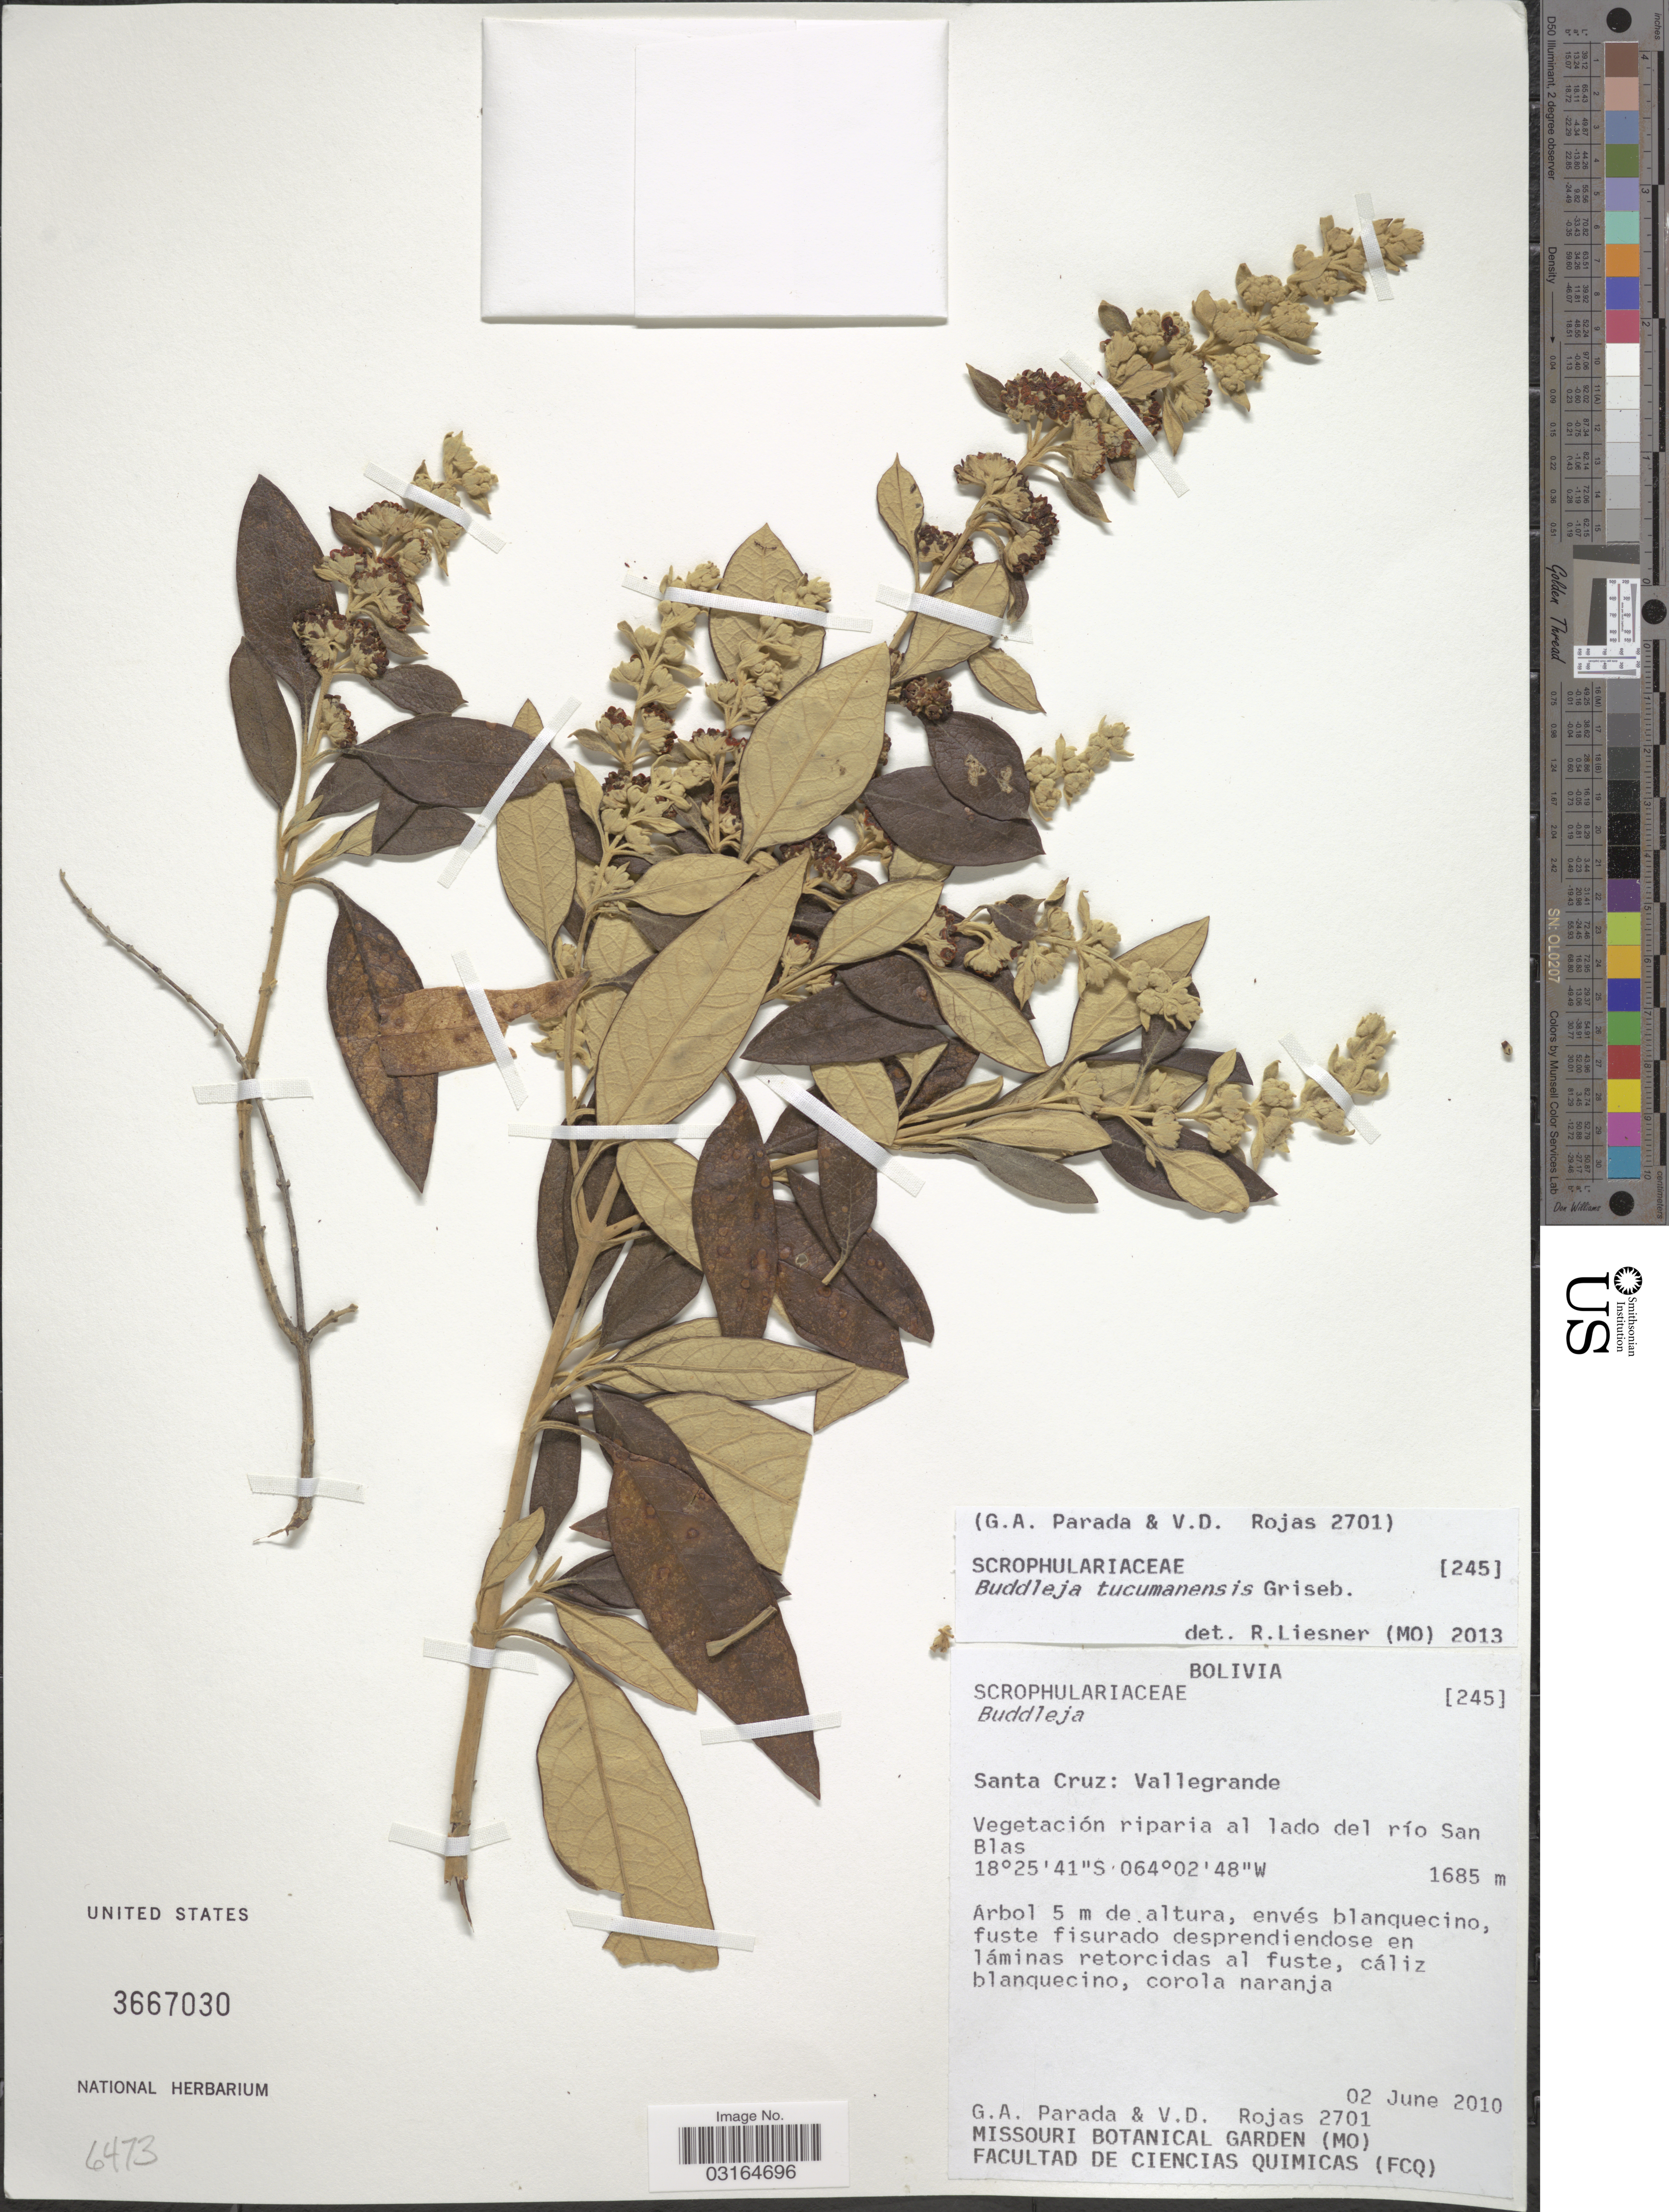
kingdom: Plantae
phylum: Tracheophyta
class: Magnoliopsida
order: Lamiales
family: Scrophulariaceae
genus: Buddleja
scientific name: Buddleja tucumanensis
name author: Griseb.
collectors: G. Parada & V. Rojas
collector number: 2701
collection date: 2010-06-02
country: Bolivia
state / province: Santa Cruz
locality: Vallegrande. Vegetación riparia al lado del río San Blas.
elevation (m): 1685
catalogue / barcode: US 3667030